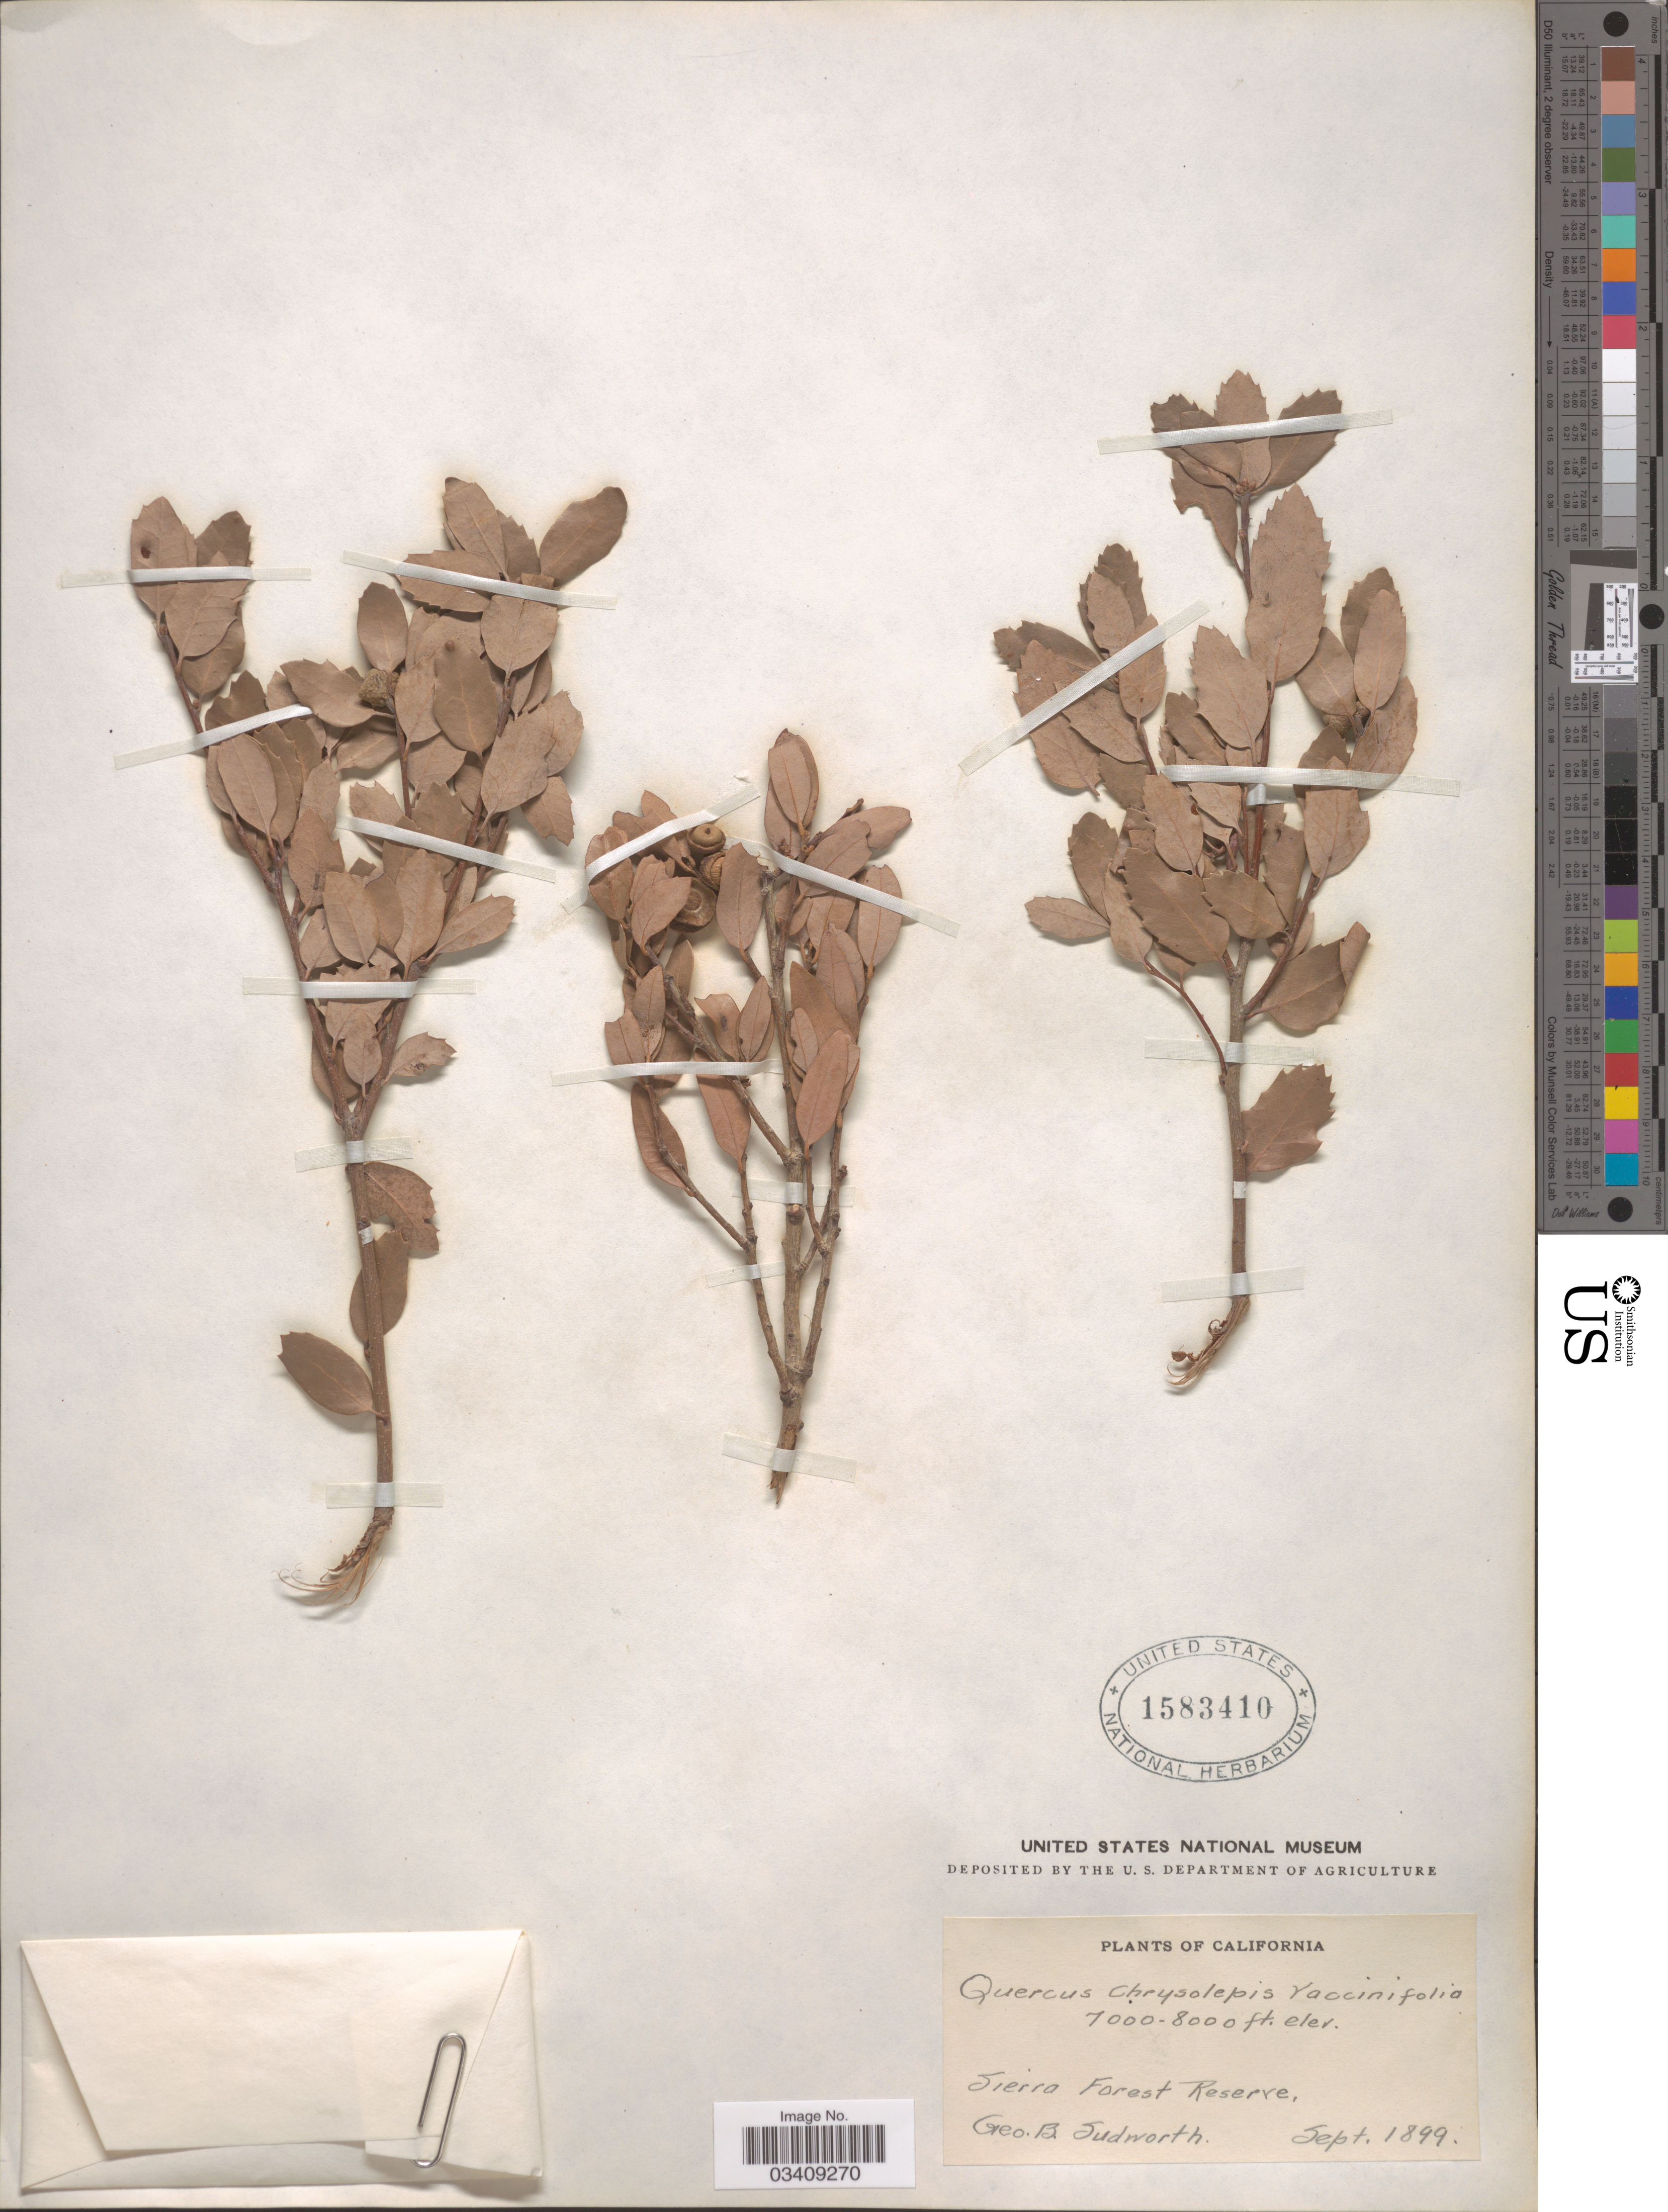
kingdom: Plantae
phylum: Tracheophyta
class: Magnoliopsida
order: Fagales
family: Fagaceae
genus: Quercus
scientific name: Quercus aaata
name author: C.H. Müll.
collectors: G. B. Sudworth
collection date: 1899-09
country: United States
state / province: California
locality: Sierra Forest Reserve.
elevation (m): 2134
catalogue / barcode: US 1583410